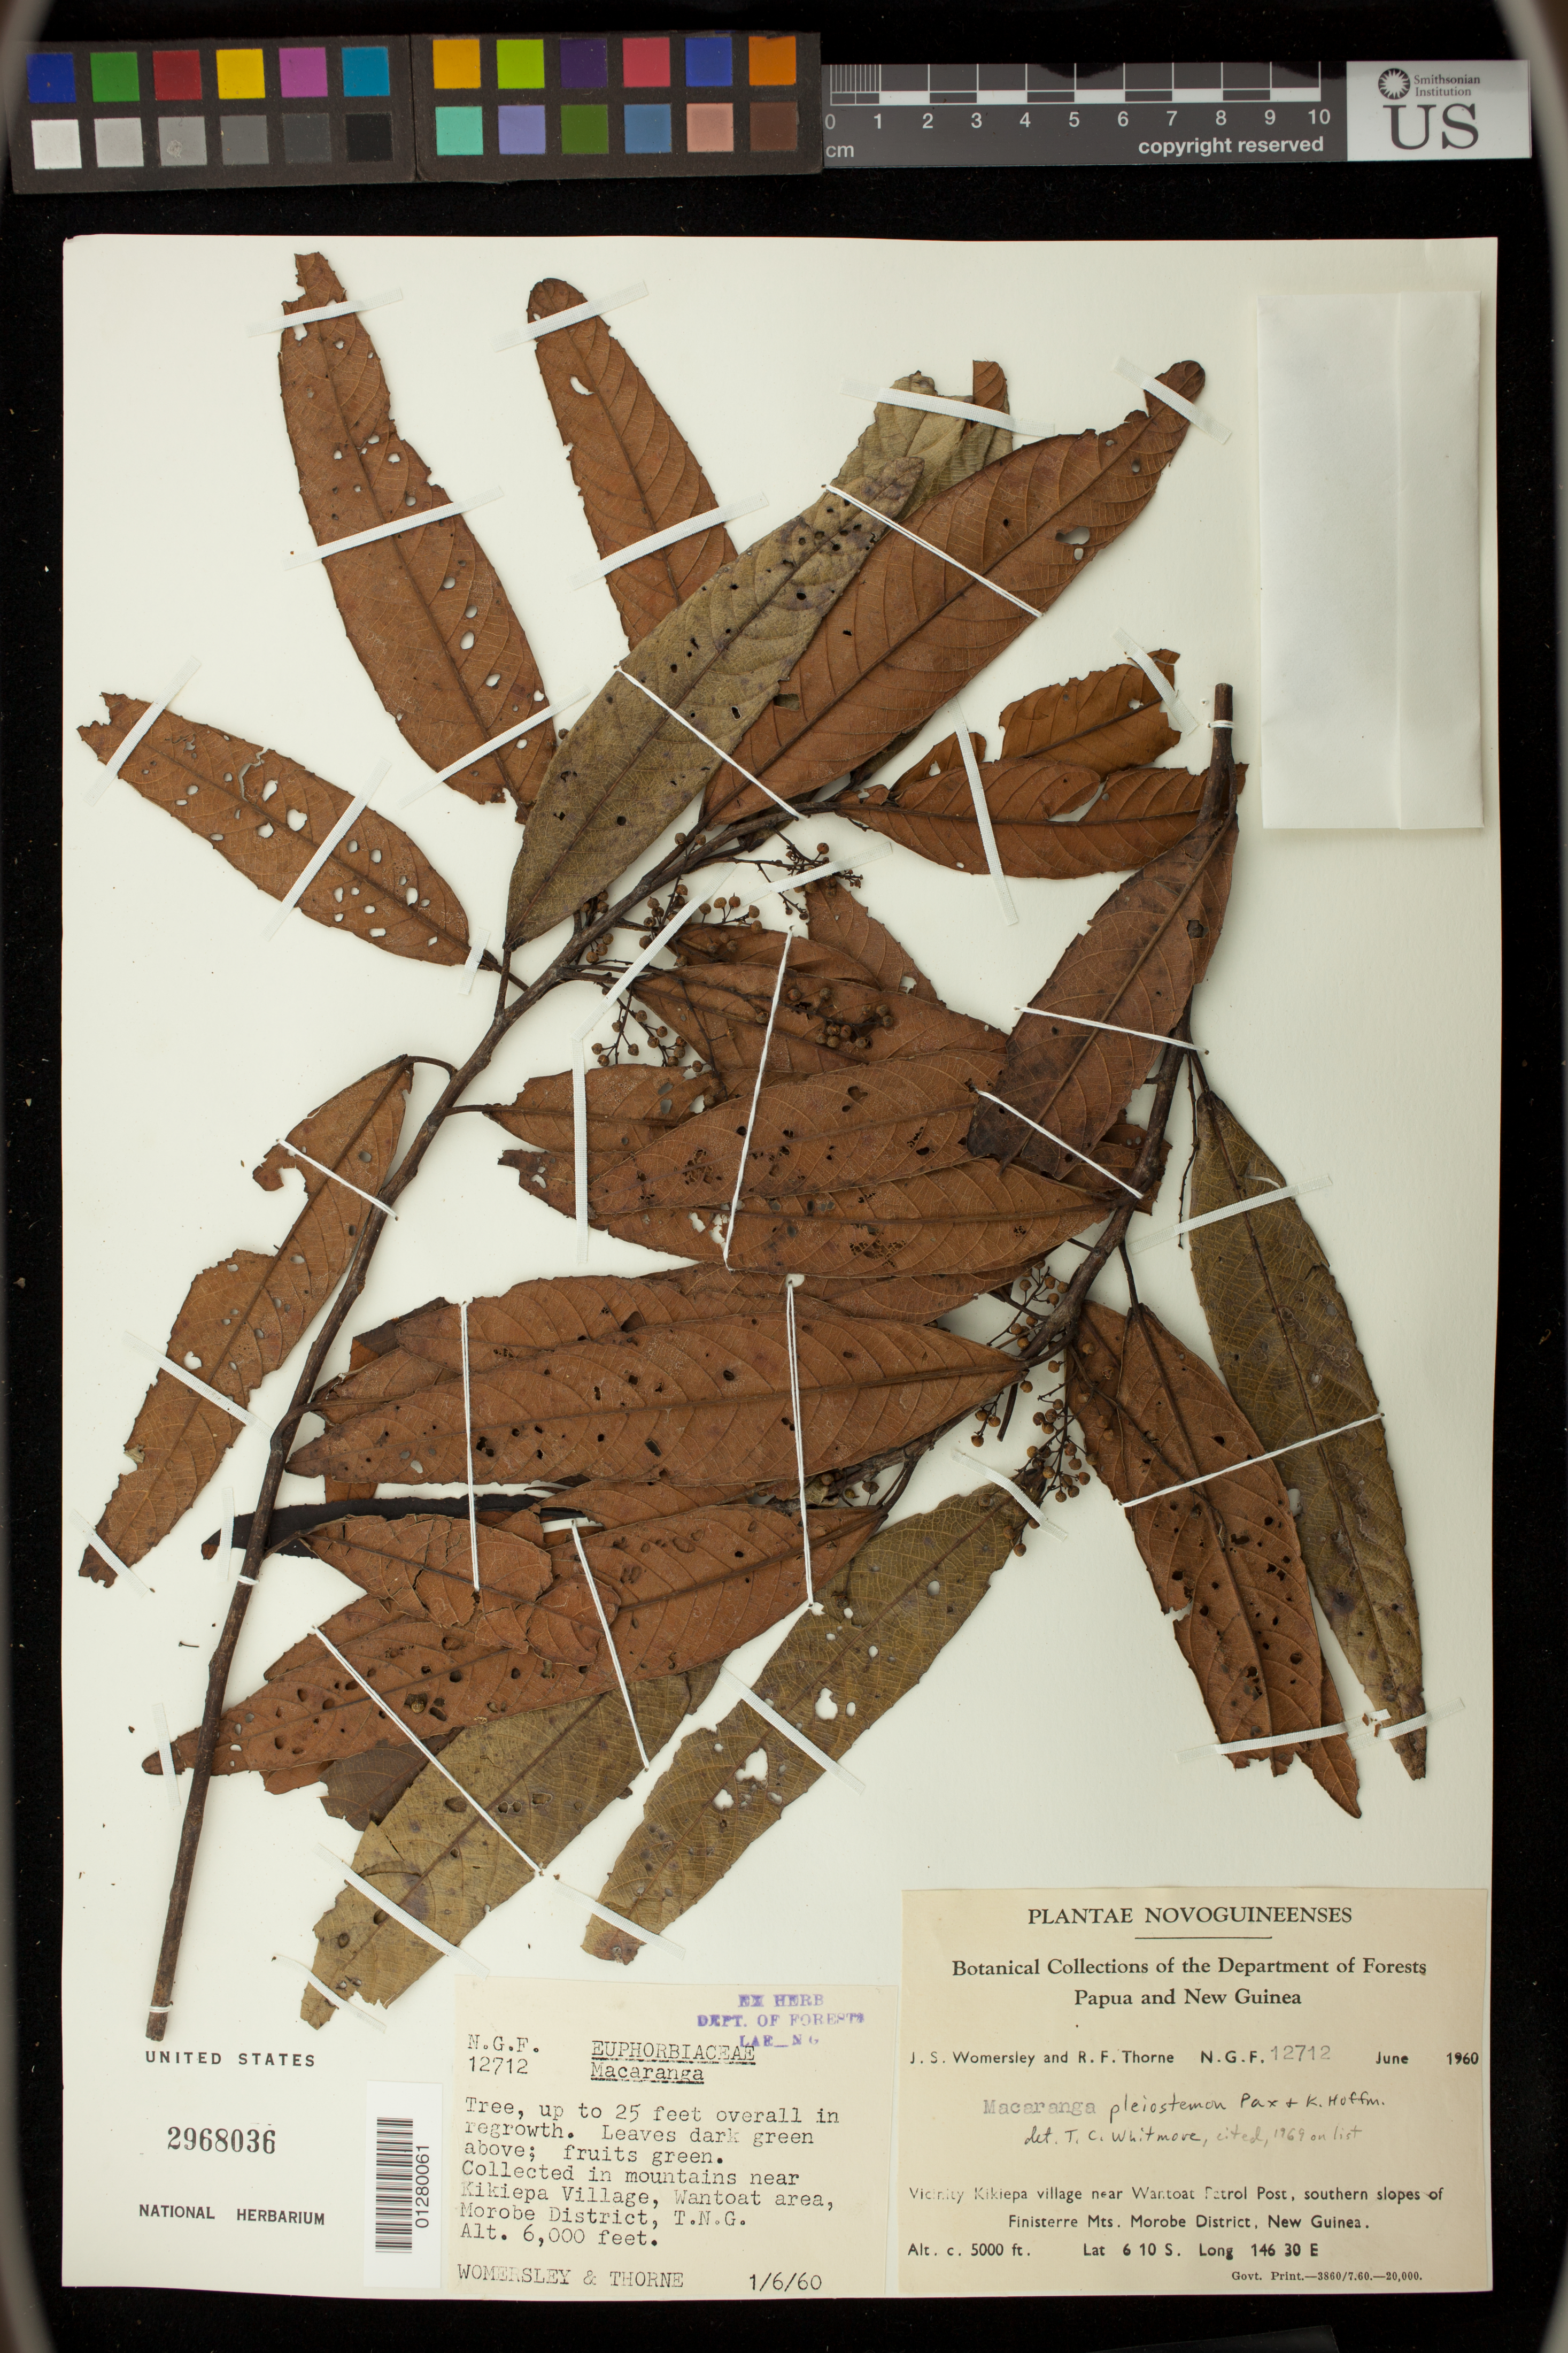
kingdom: Plantae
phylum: Tracheophyta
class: Magnoliopsida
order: Malpighiales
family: Euphorbiaceae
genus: Macaranga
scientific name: Macaranga pleiostemon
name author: Pax & K. Hoffm.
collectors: J. S. Womersley & R. F. Thorne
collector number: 12712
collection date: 1960-06-01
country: Papua New Guinea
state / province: Morobe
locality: in mountains near Kikiepa Village, near Wantoat Petrol Post, Wantoat area, southern slopes of Finisterre Mts.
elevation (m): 1524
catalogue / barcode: US 2968036